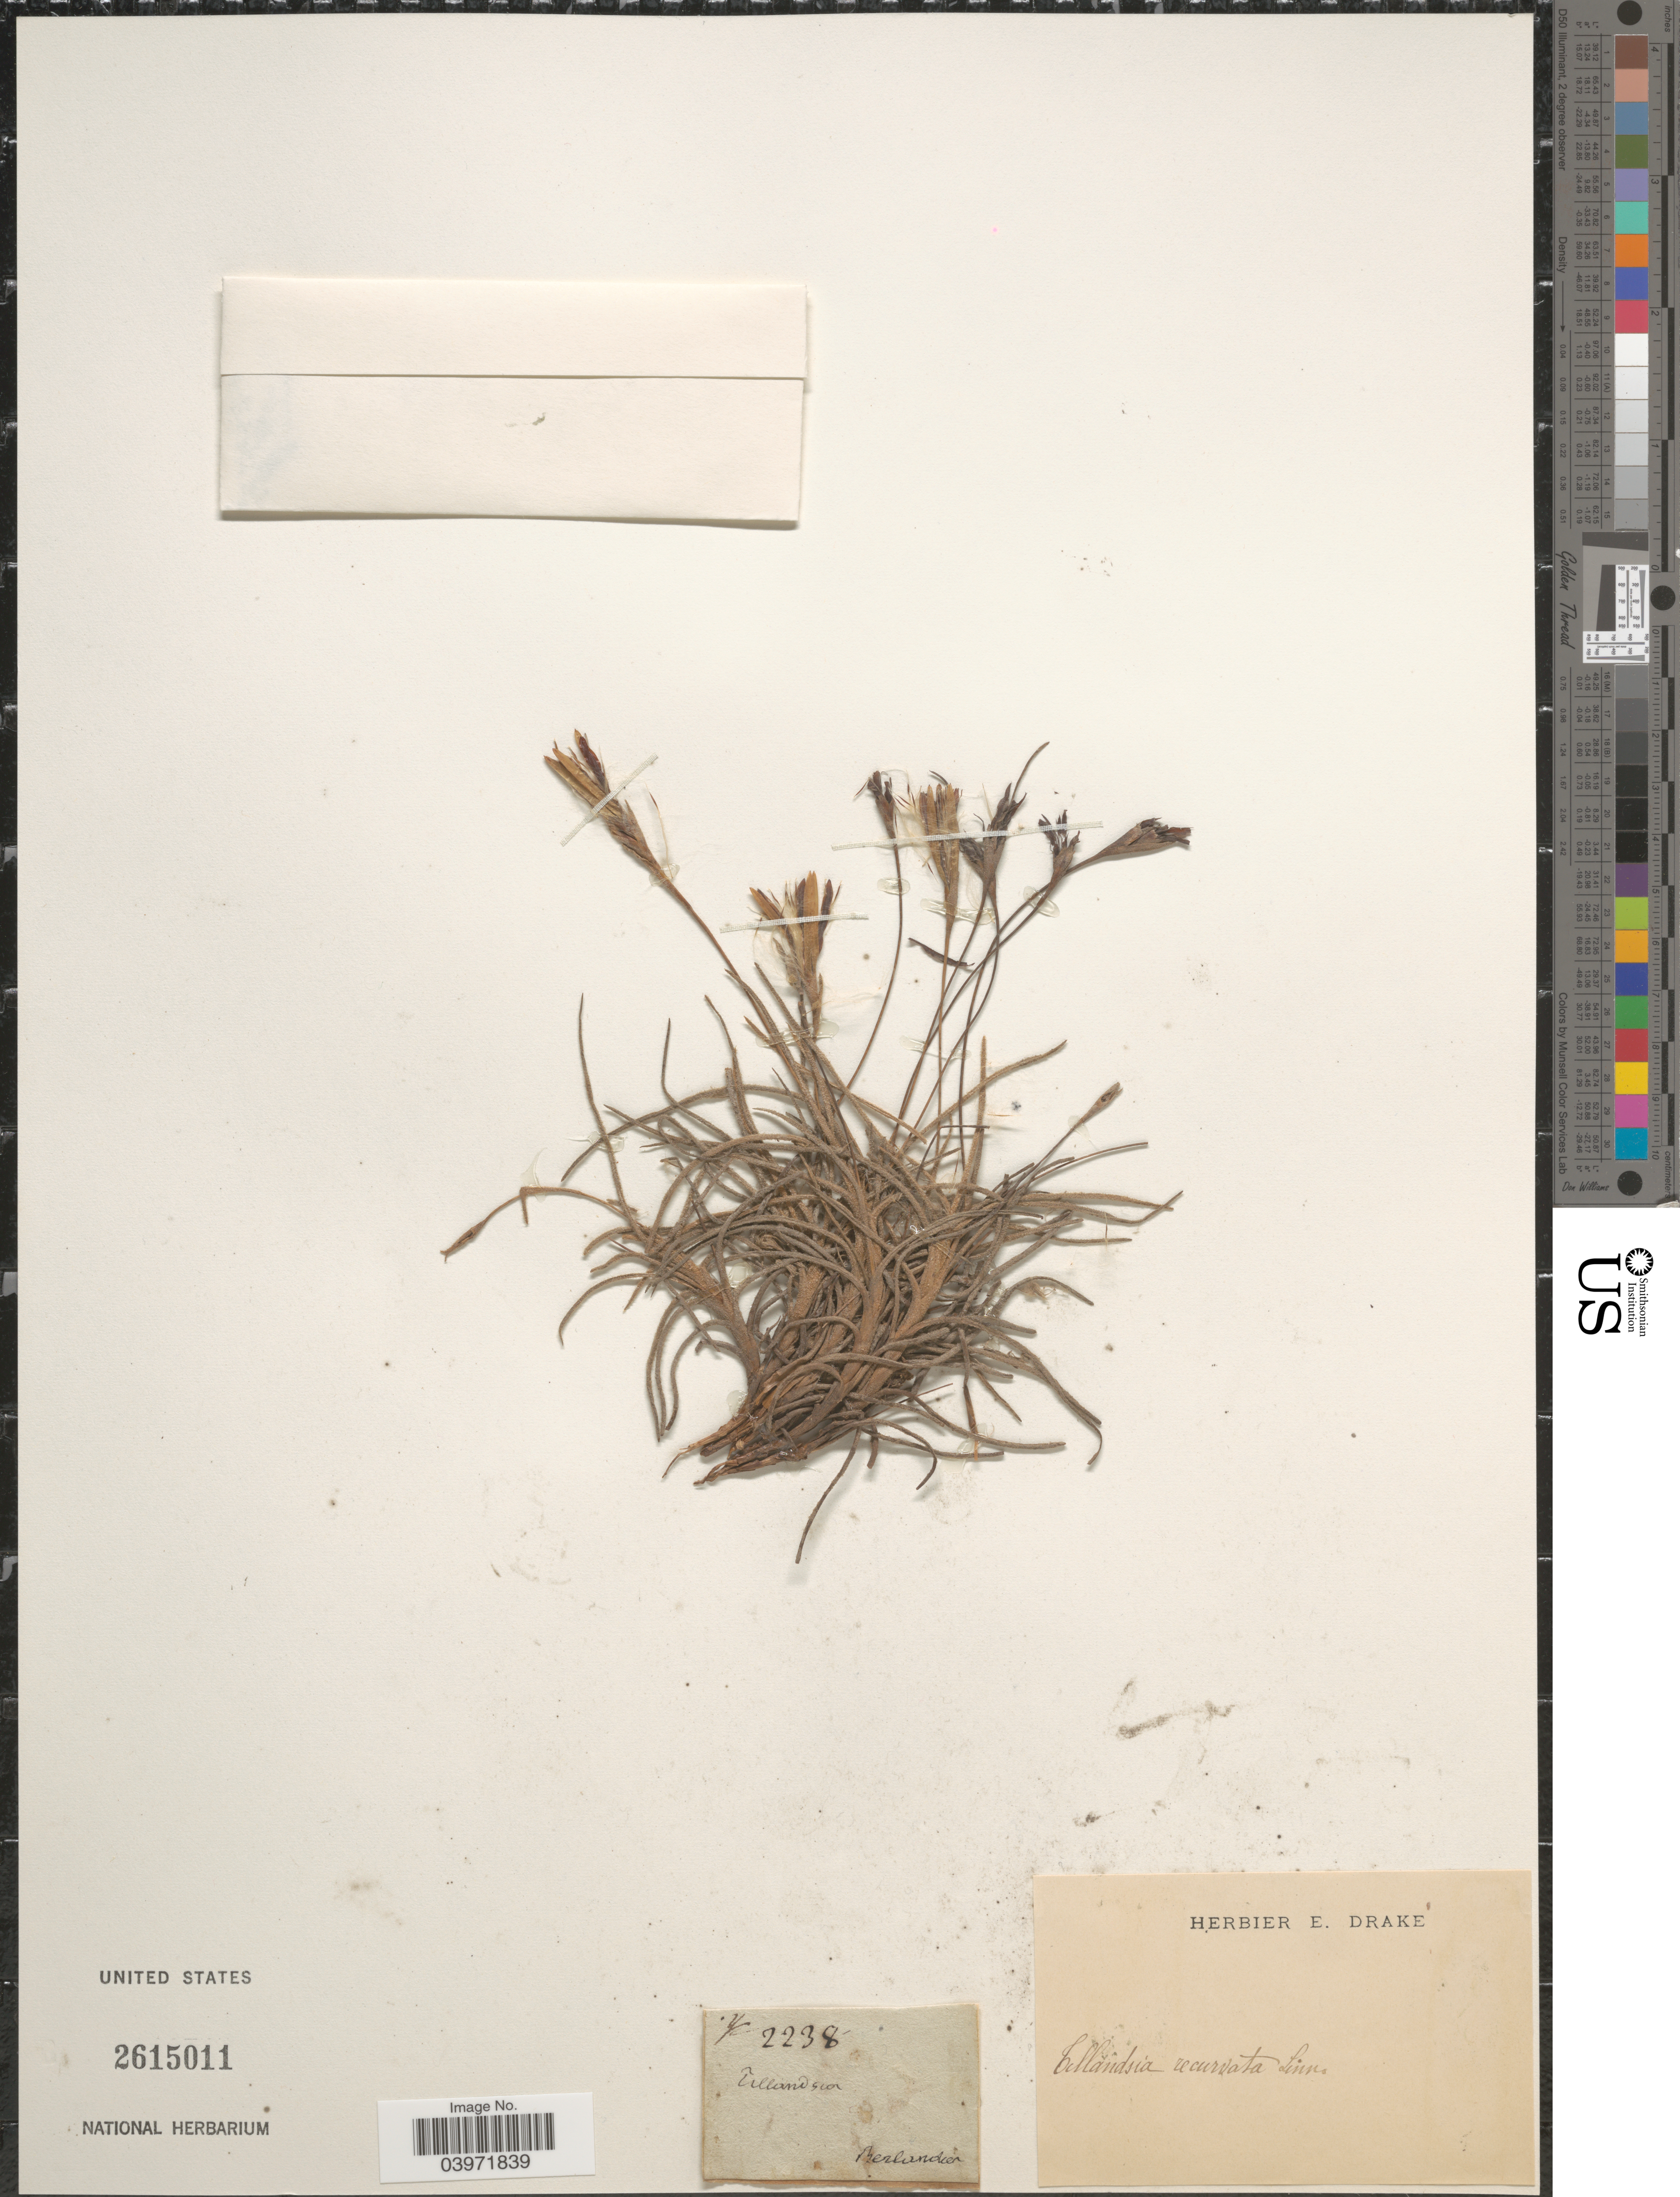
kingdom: Plantae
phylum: Tracheophyta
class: Liliopsida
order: Poales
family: Bromeliaceae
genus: Tillandsia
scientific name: Tillandsia recurvata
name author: L.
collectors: -. Berlandier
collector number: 2238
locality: Berlandien.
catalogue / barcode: US 2615011